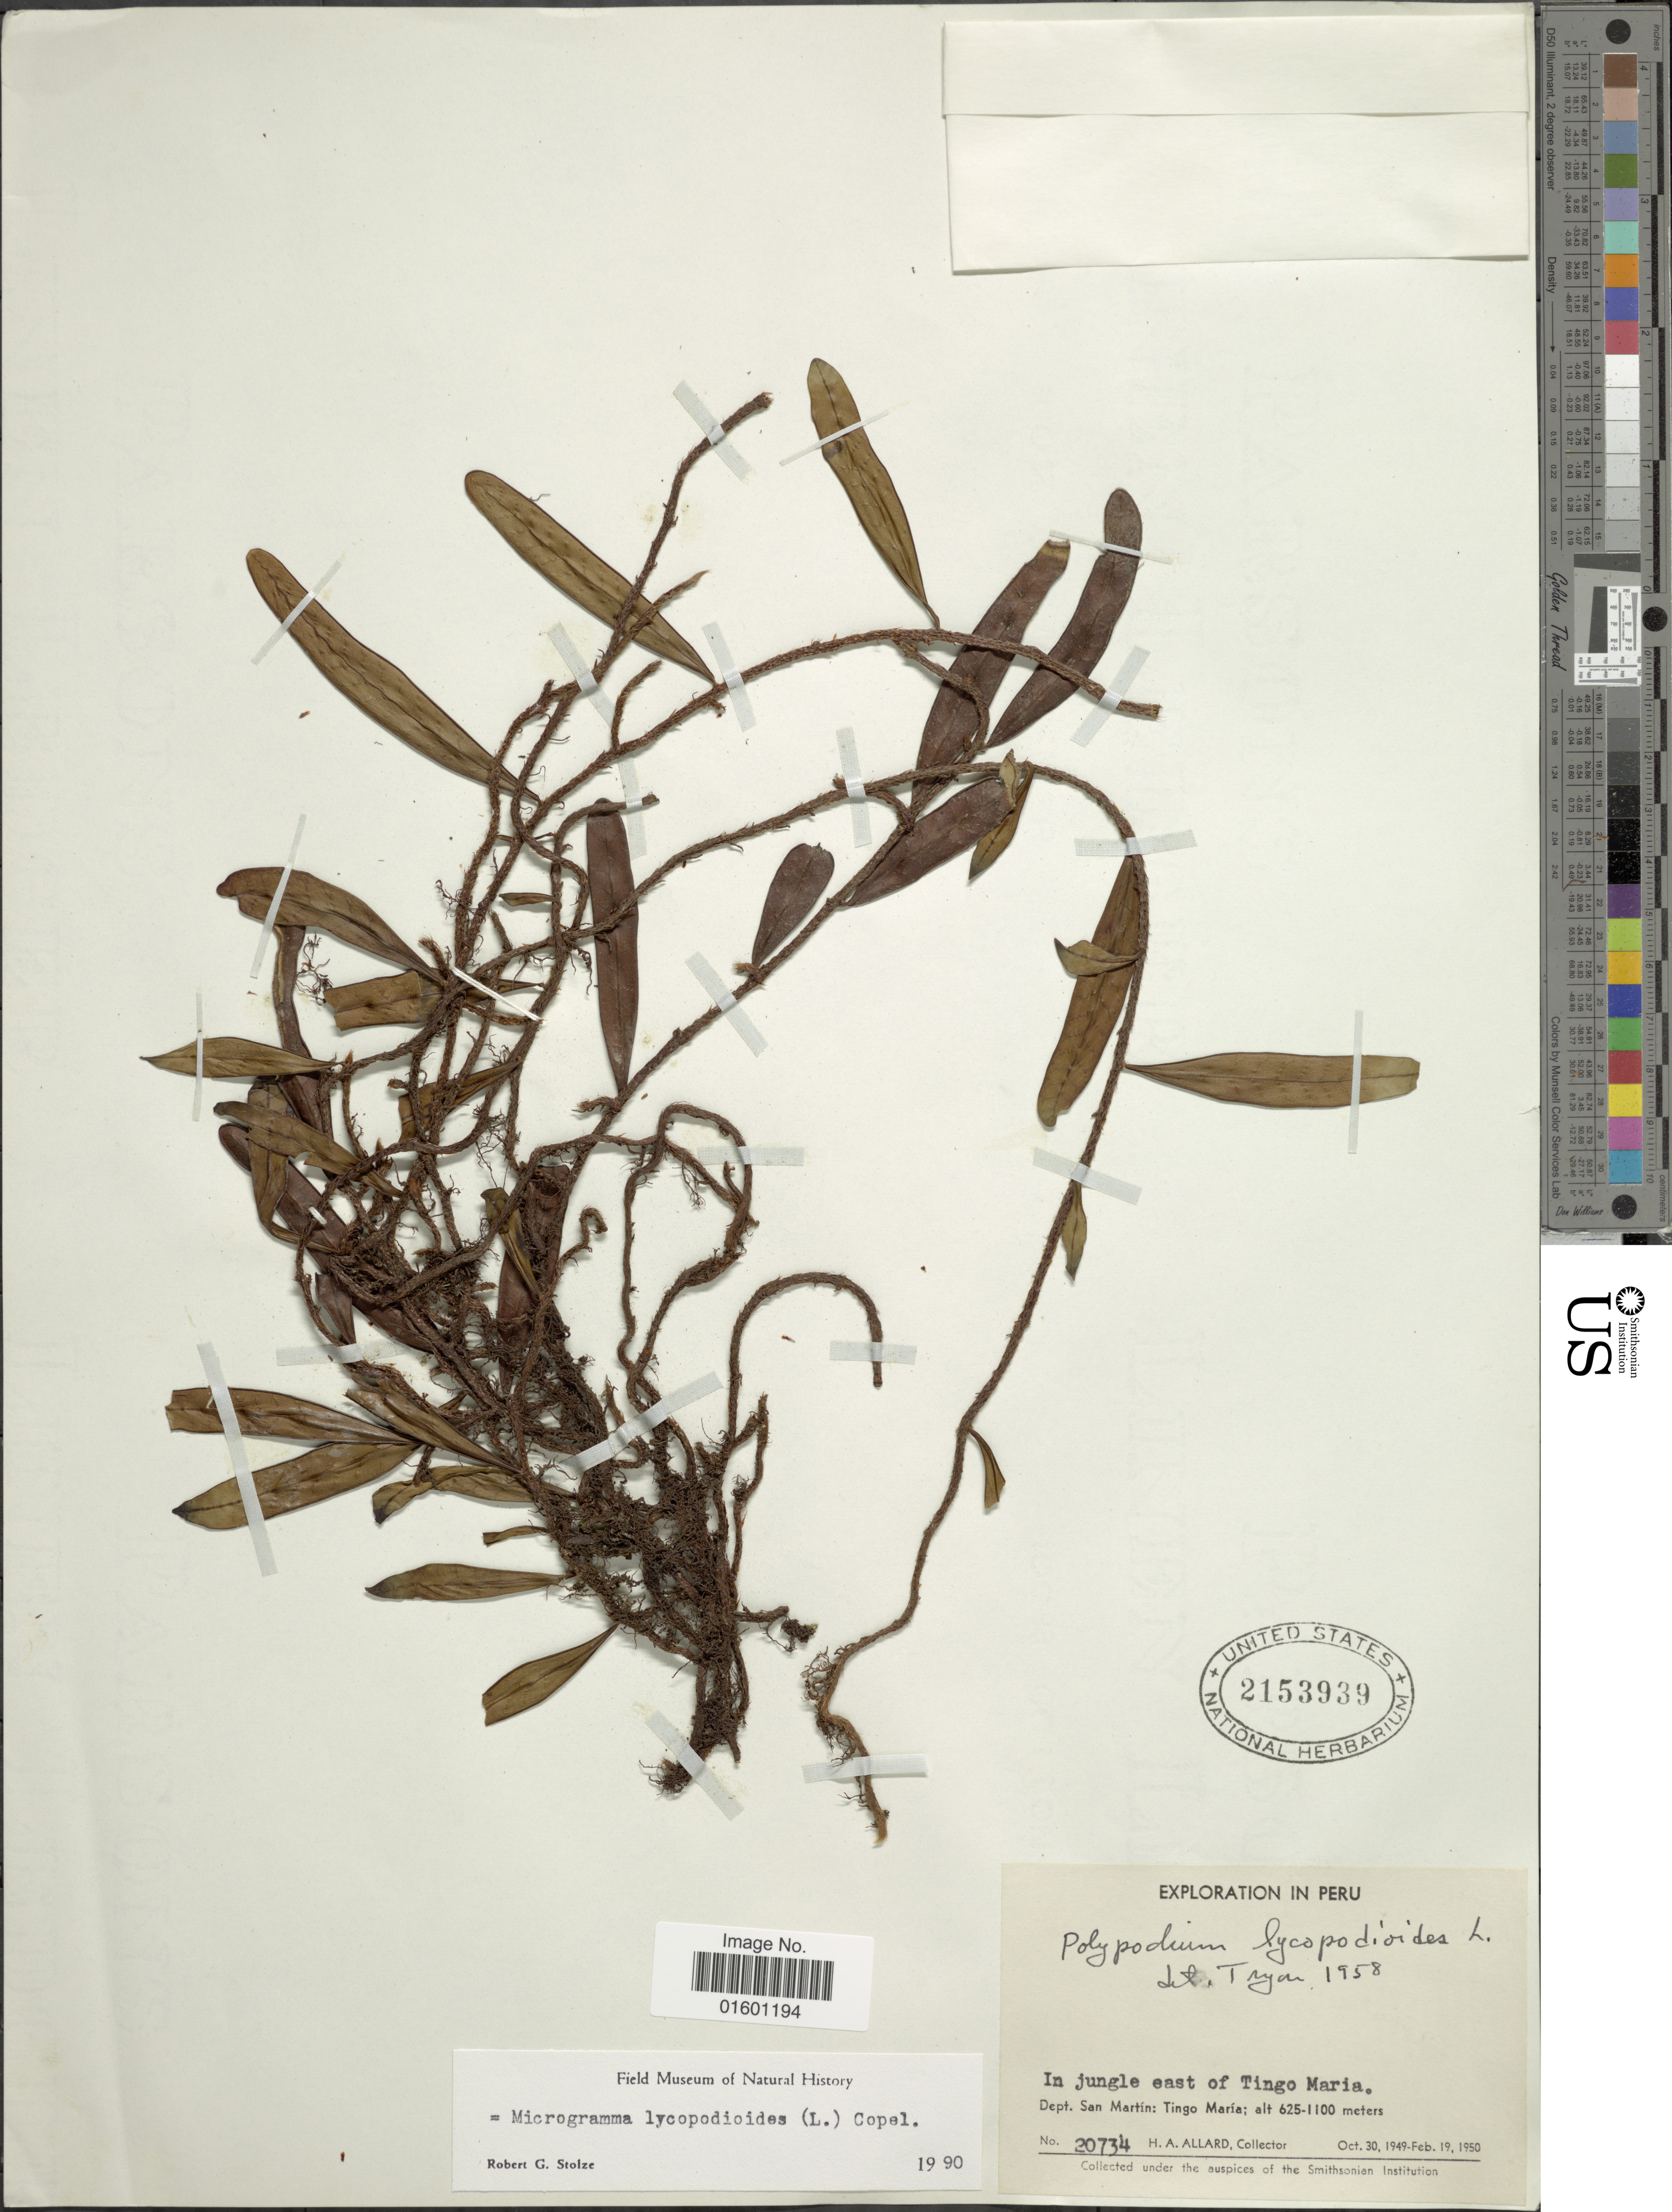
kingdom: Plantae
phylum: Tracheophyta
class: Polypodiopsida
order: Polypodiales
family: Polypodiaceae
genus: Microgramma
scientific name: Microgramma lycopodioides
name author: (L.) Copel.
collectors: H. A. Allard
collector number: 20734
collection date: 1949-10-30/1950-02-19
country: Peru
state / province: San Martín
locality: In jungle east of Tingo Maria :Tingo Maria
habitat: in jungle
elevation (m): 625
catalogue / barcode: US 2153939